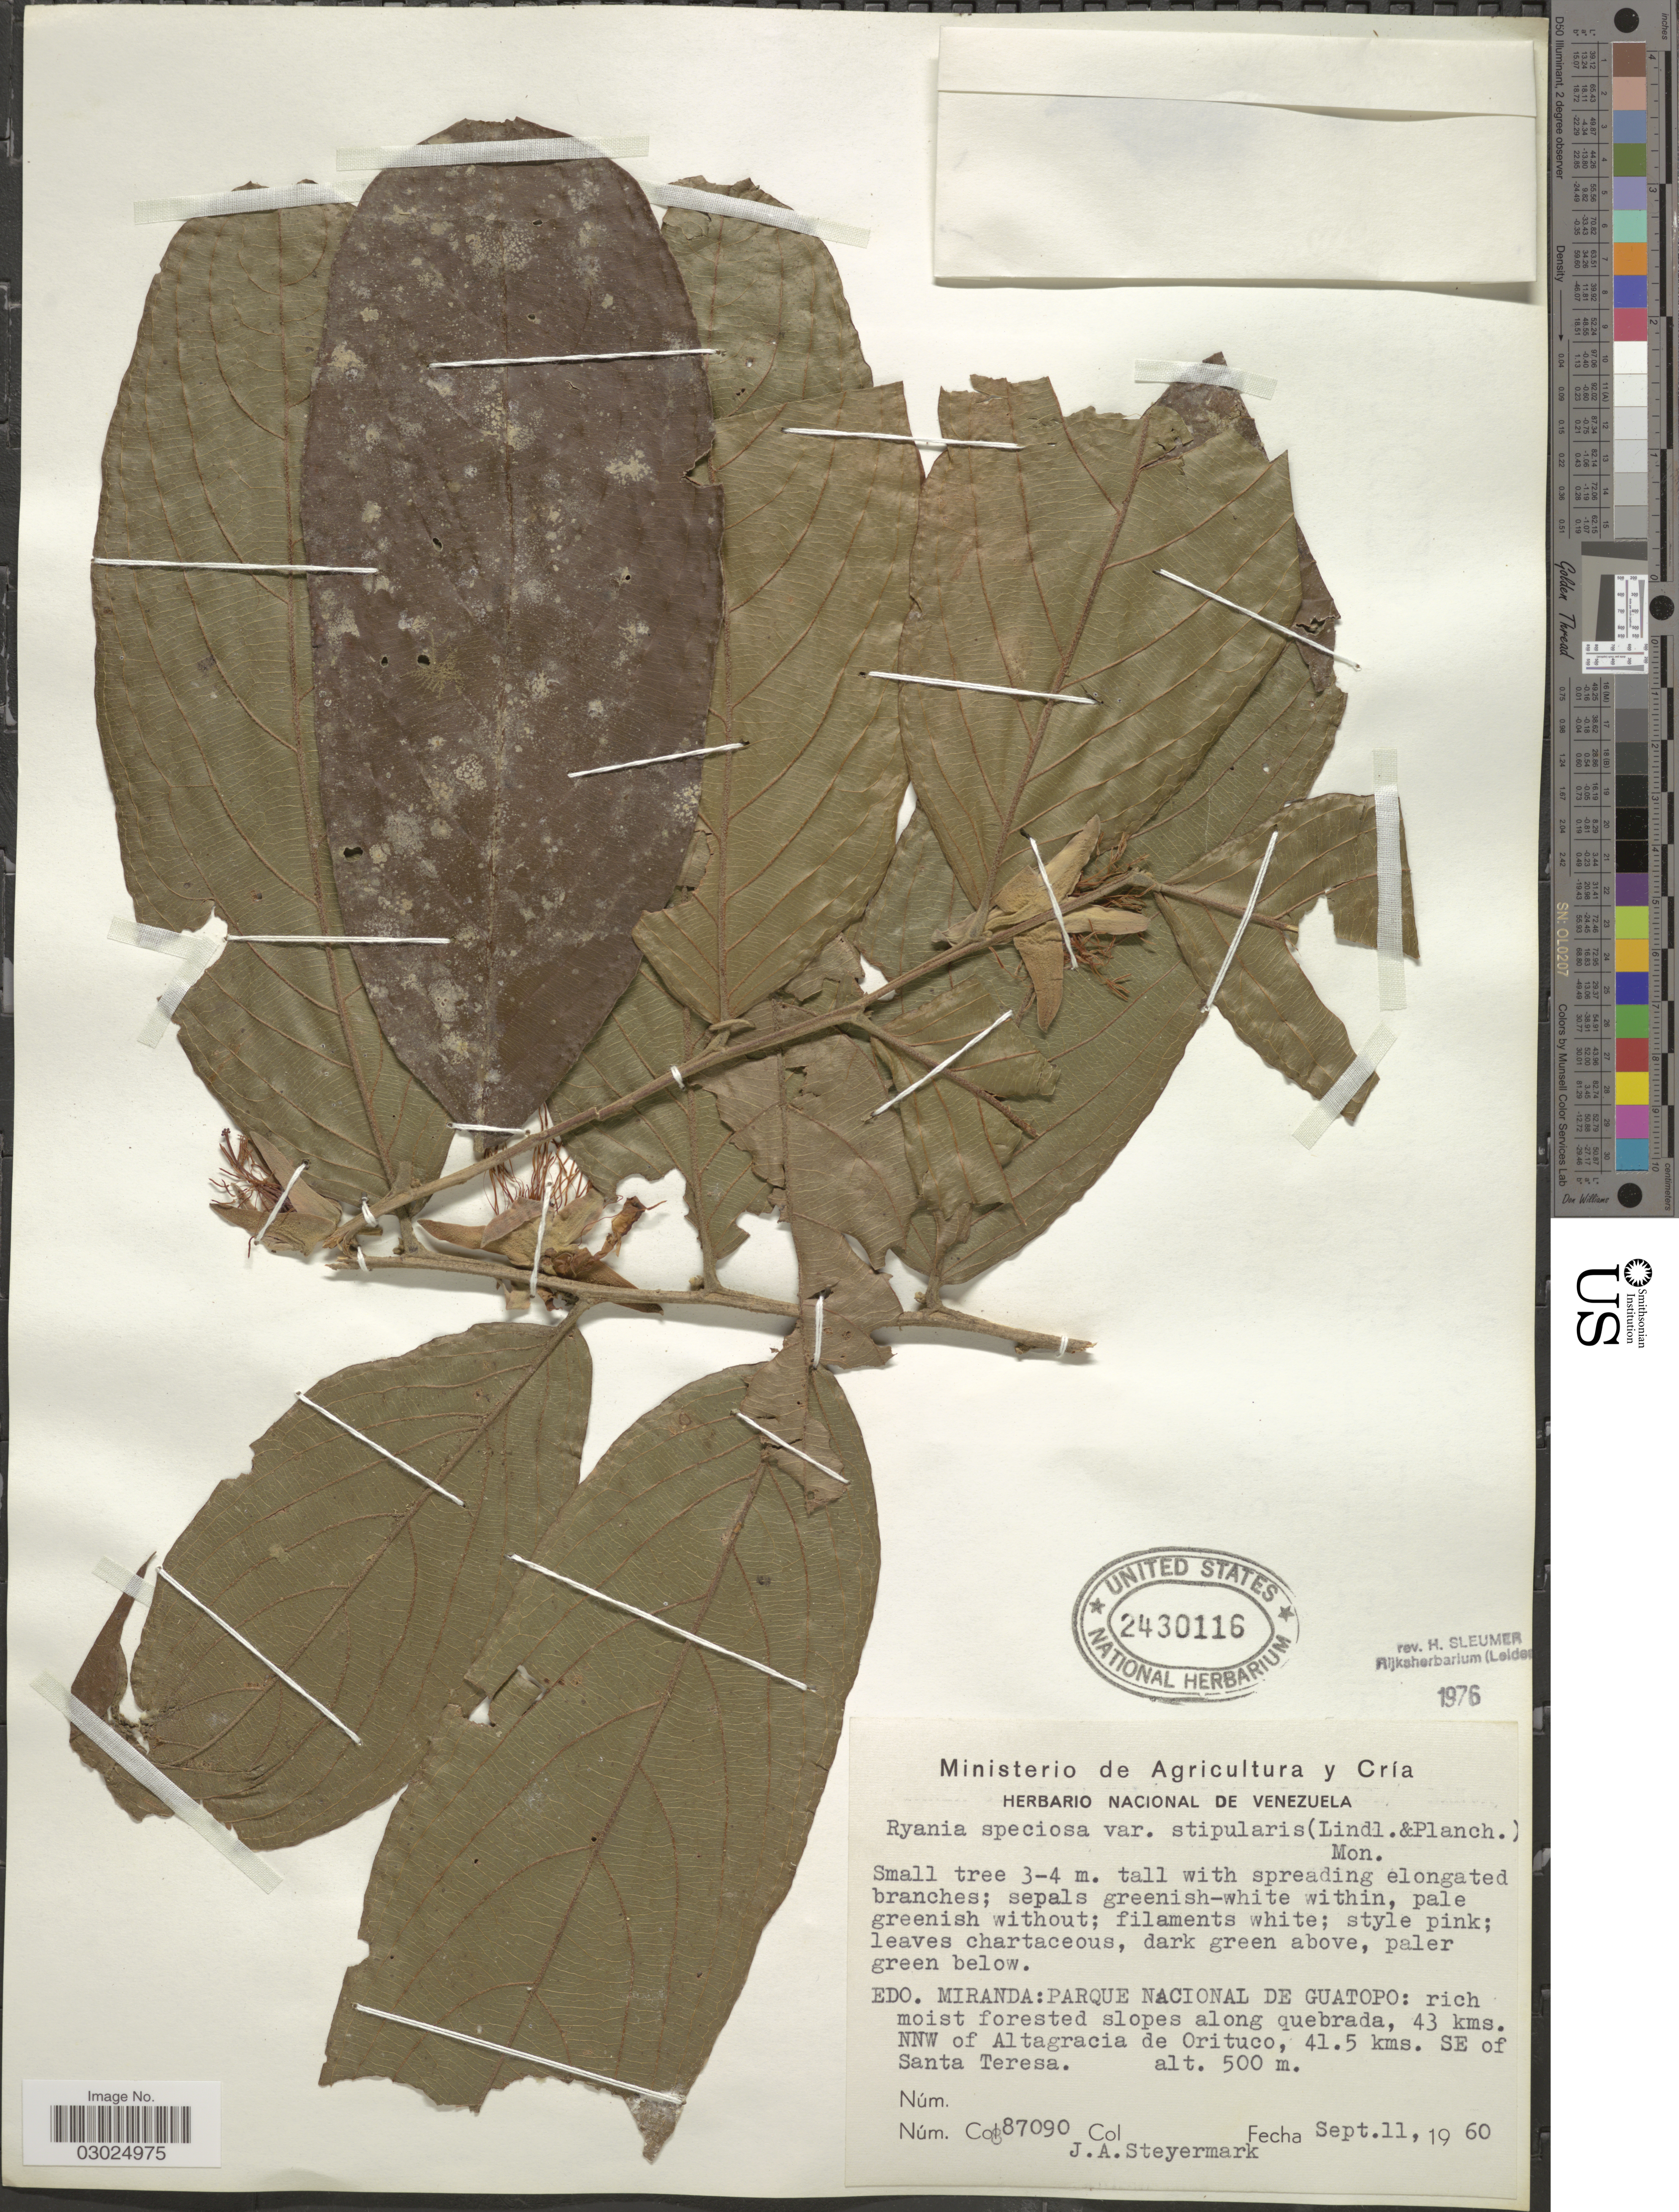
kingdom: Plantae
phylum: Tracheophyta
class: Magnoliopsida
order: Malpighiales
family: Salicaceae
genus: Ryania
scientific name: Ryania speciosa var. stipularis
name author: (Linden & Planch.) Monach.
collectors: J. Steyermark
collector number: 87090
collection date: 1960-09-11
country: Venezuela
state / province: Miranda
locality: Edo. Miranda: Parque Nacional de Guatopo: rich moist forested slopes along quebrada, 43 kms. NNW of Altagracia de Orituco, 41.5 kms. SE of Santa Teresa.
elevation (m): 500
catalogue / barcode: US 2430116